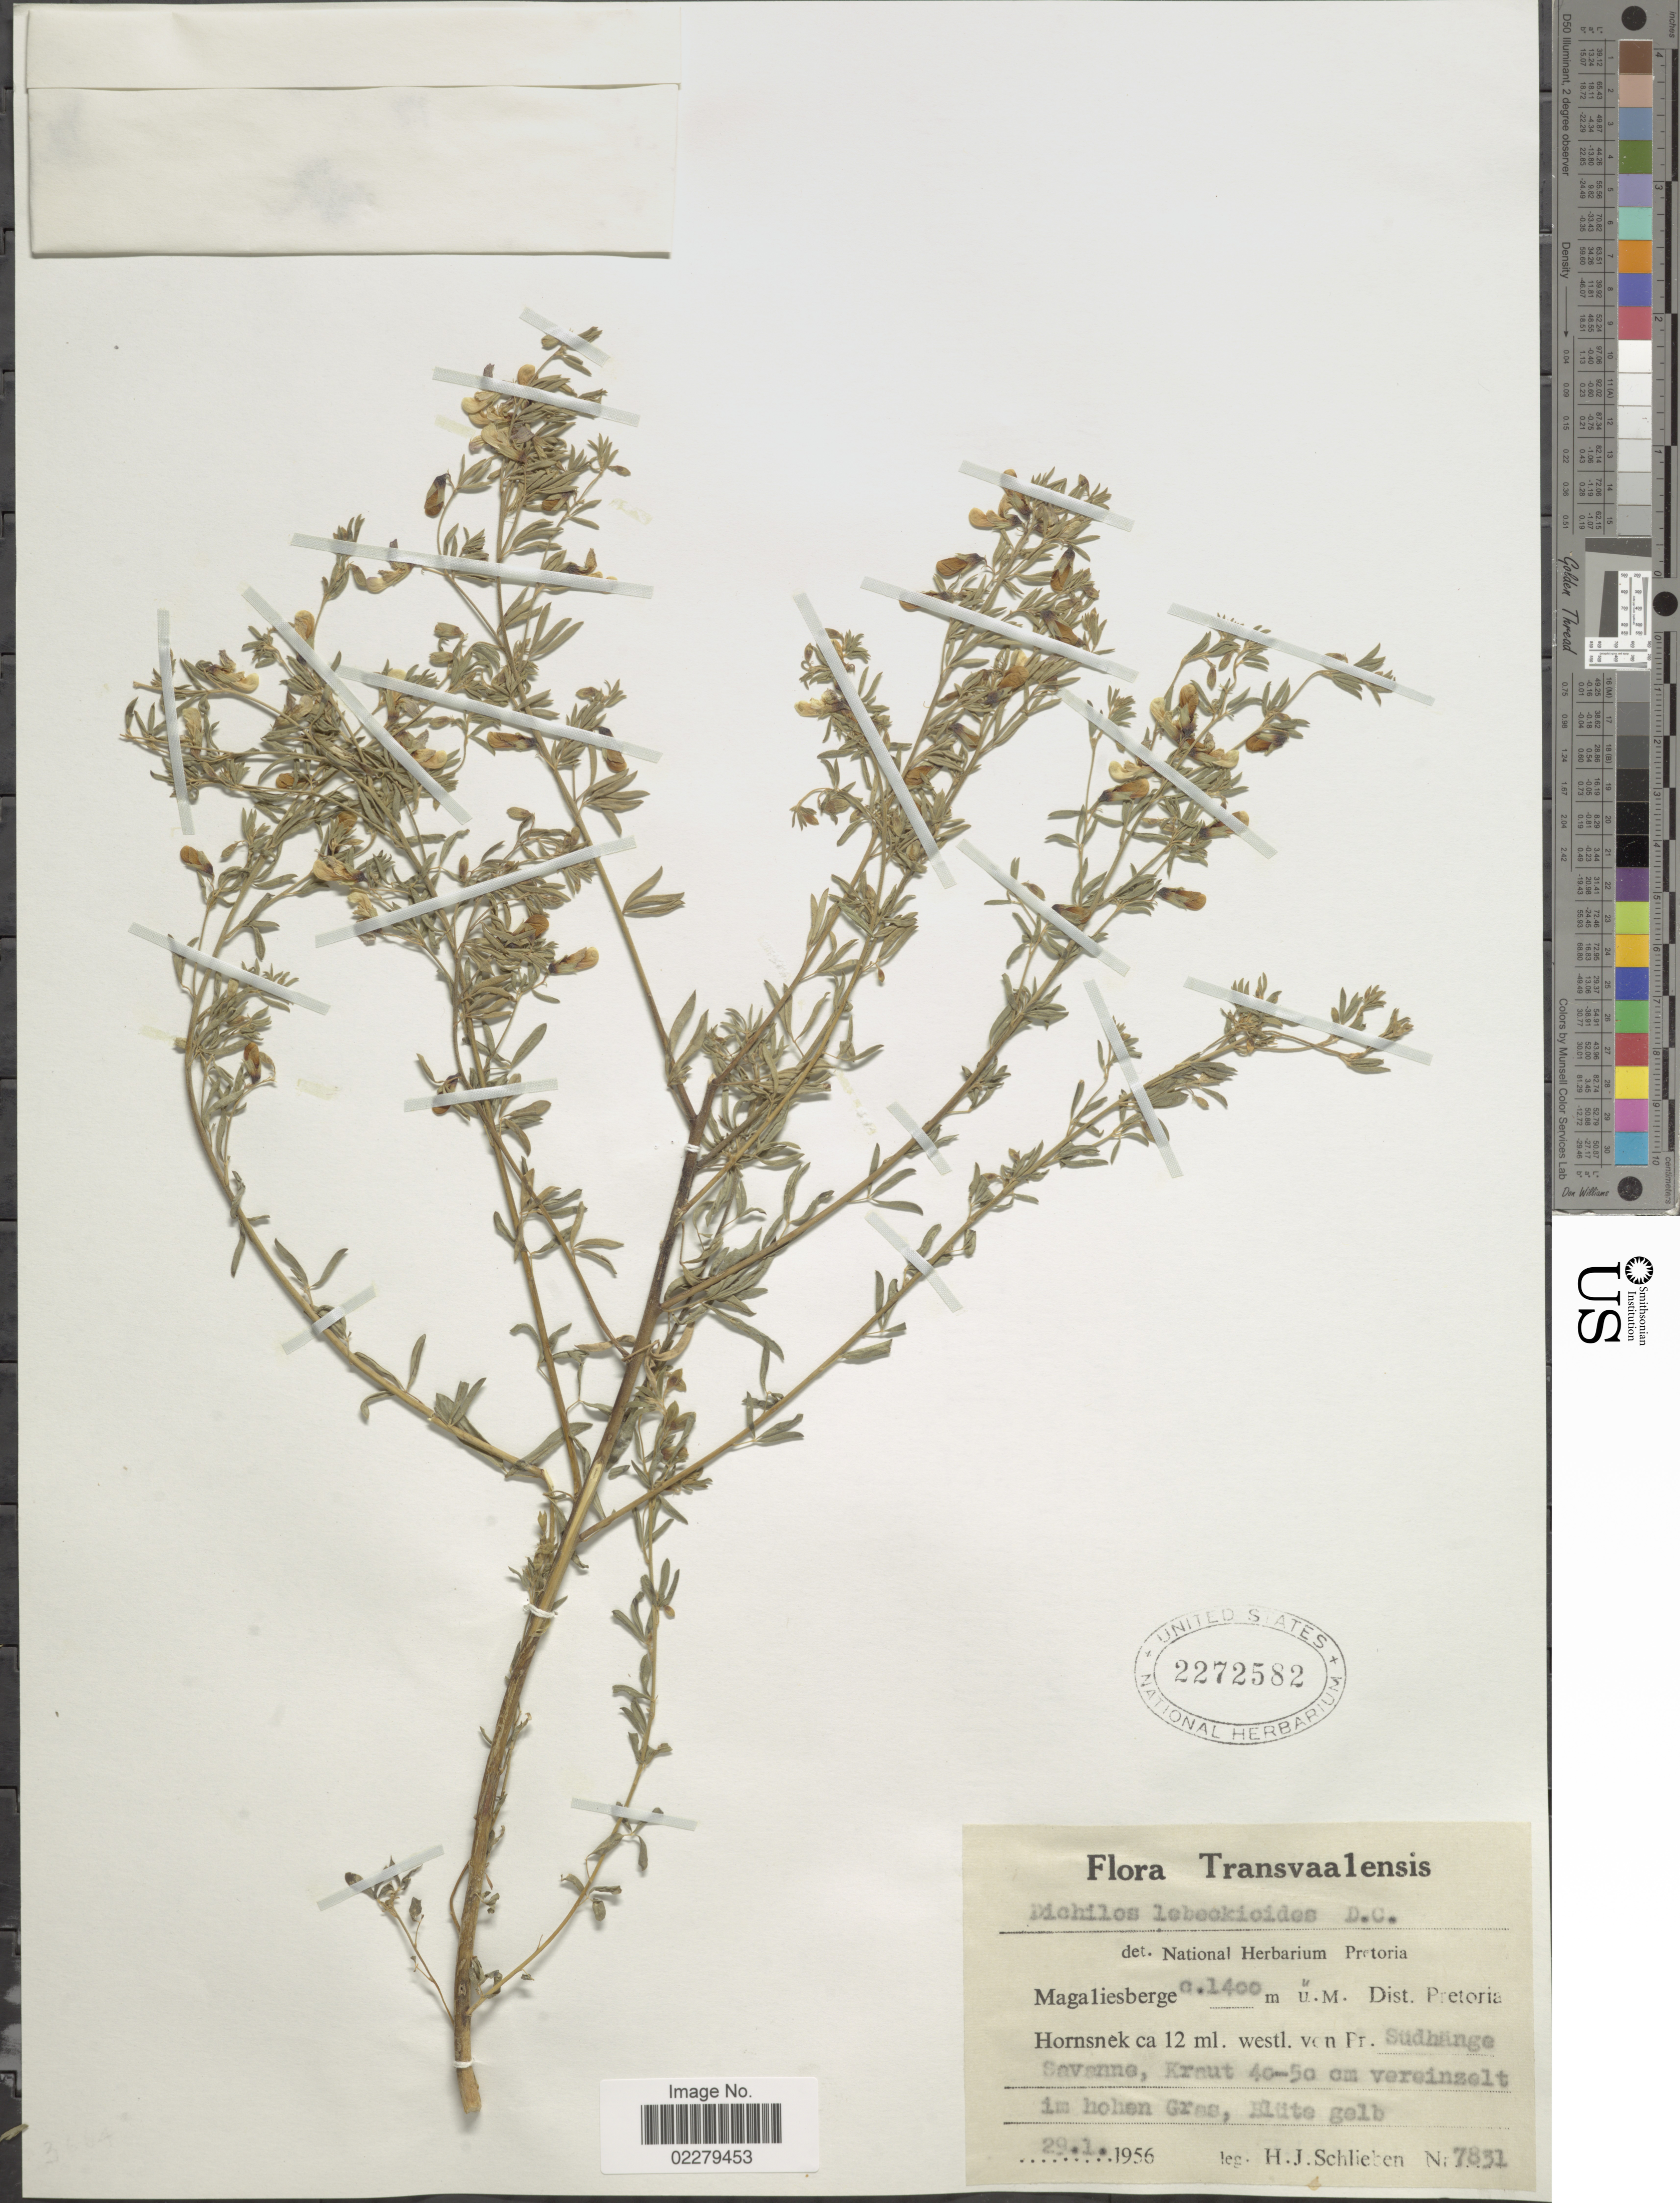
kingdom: Plantae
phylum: Tracheophyta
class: Magnoliopsida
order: Fabales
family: Fabaceae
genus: Dichilus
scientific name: Dichilus lebeckioides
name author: DC.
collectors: H. J. Schlieben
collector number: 7831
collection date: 1956-01-29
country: South Africa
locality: Magaliesberge. Dist Pretoria Hornsnek ca 12 ml. westl. von Pr. Sudhange Savanne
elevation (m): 1400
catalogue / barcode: US 2272582